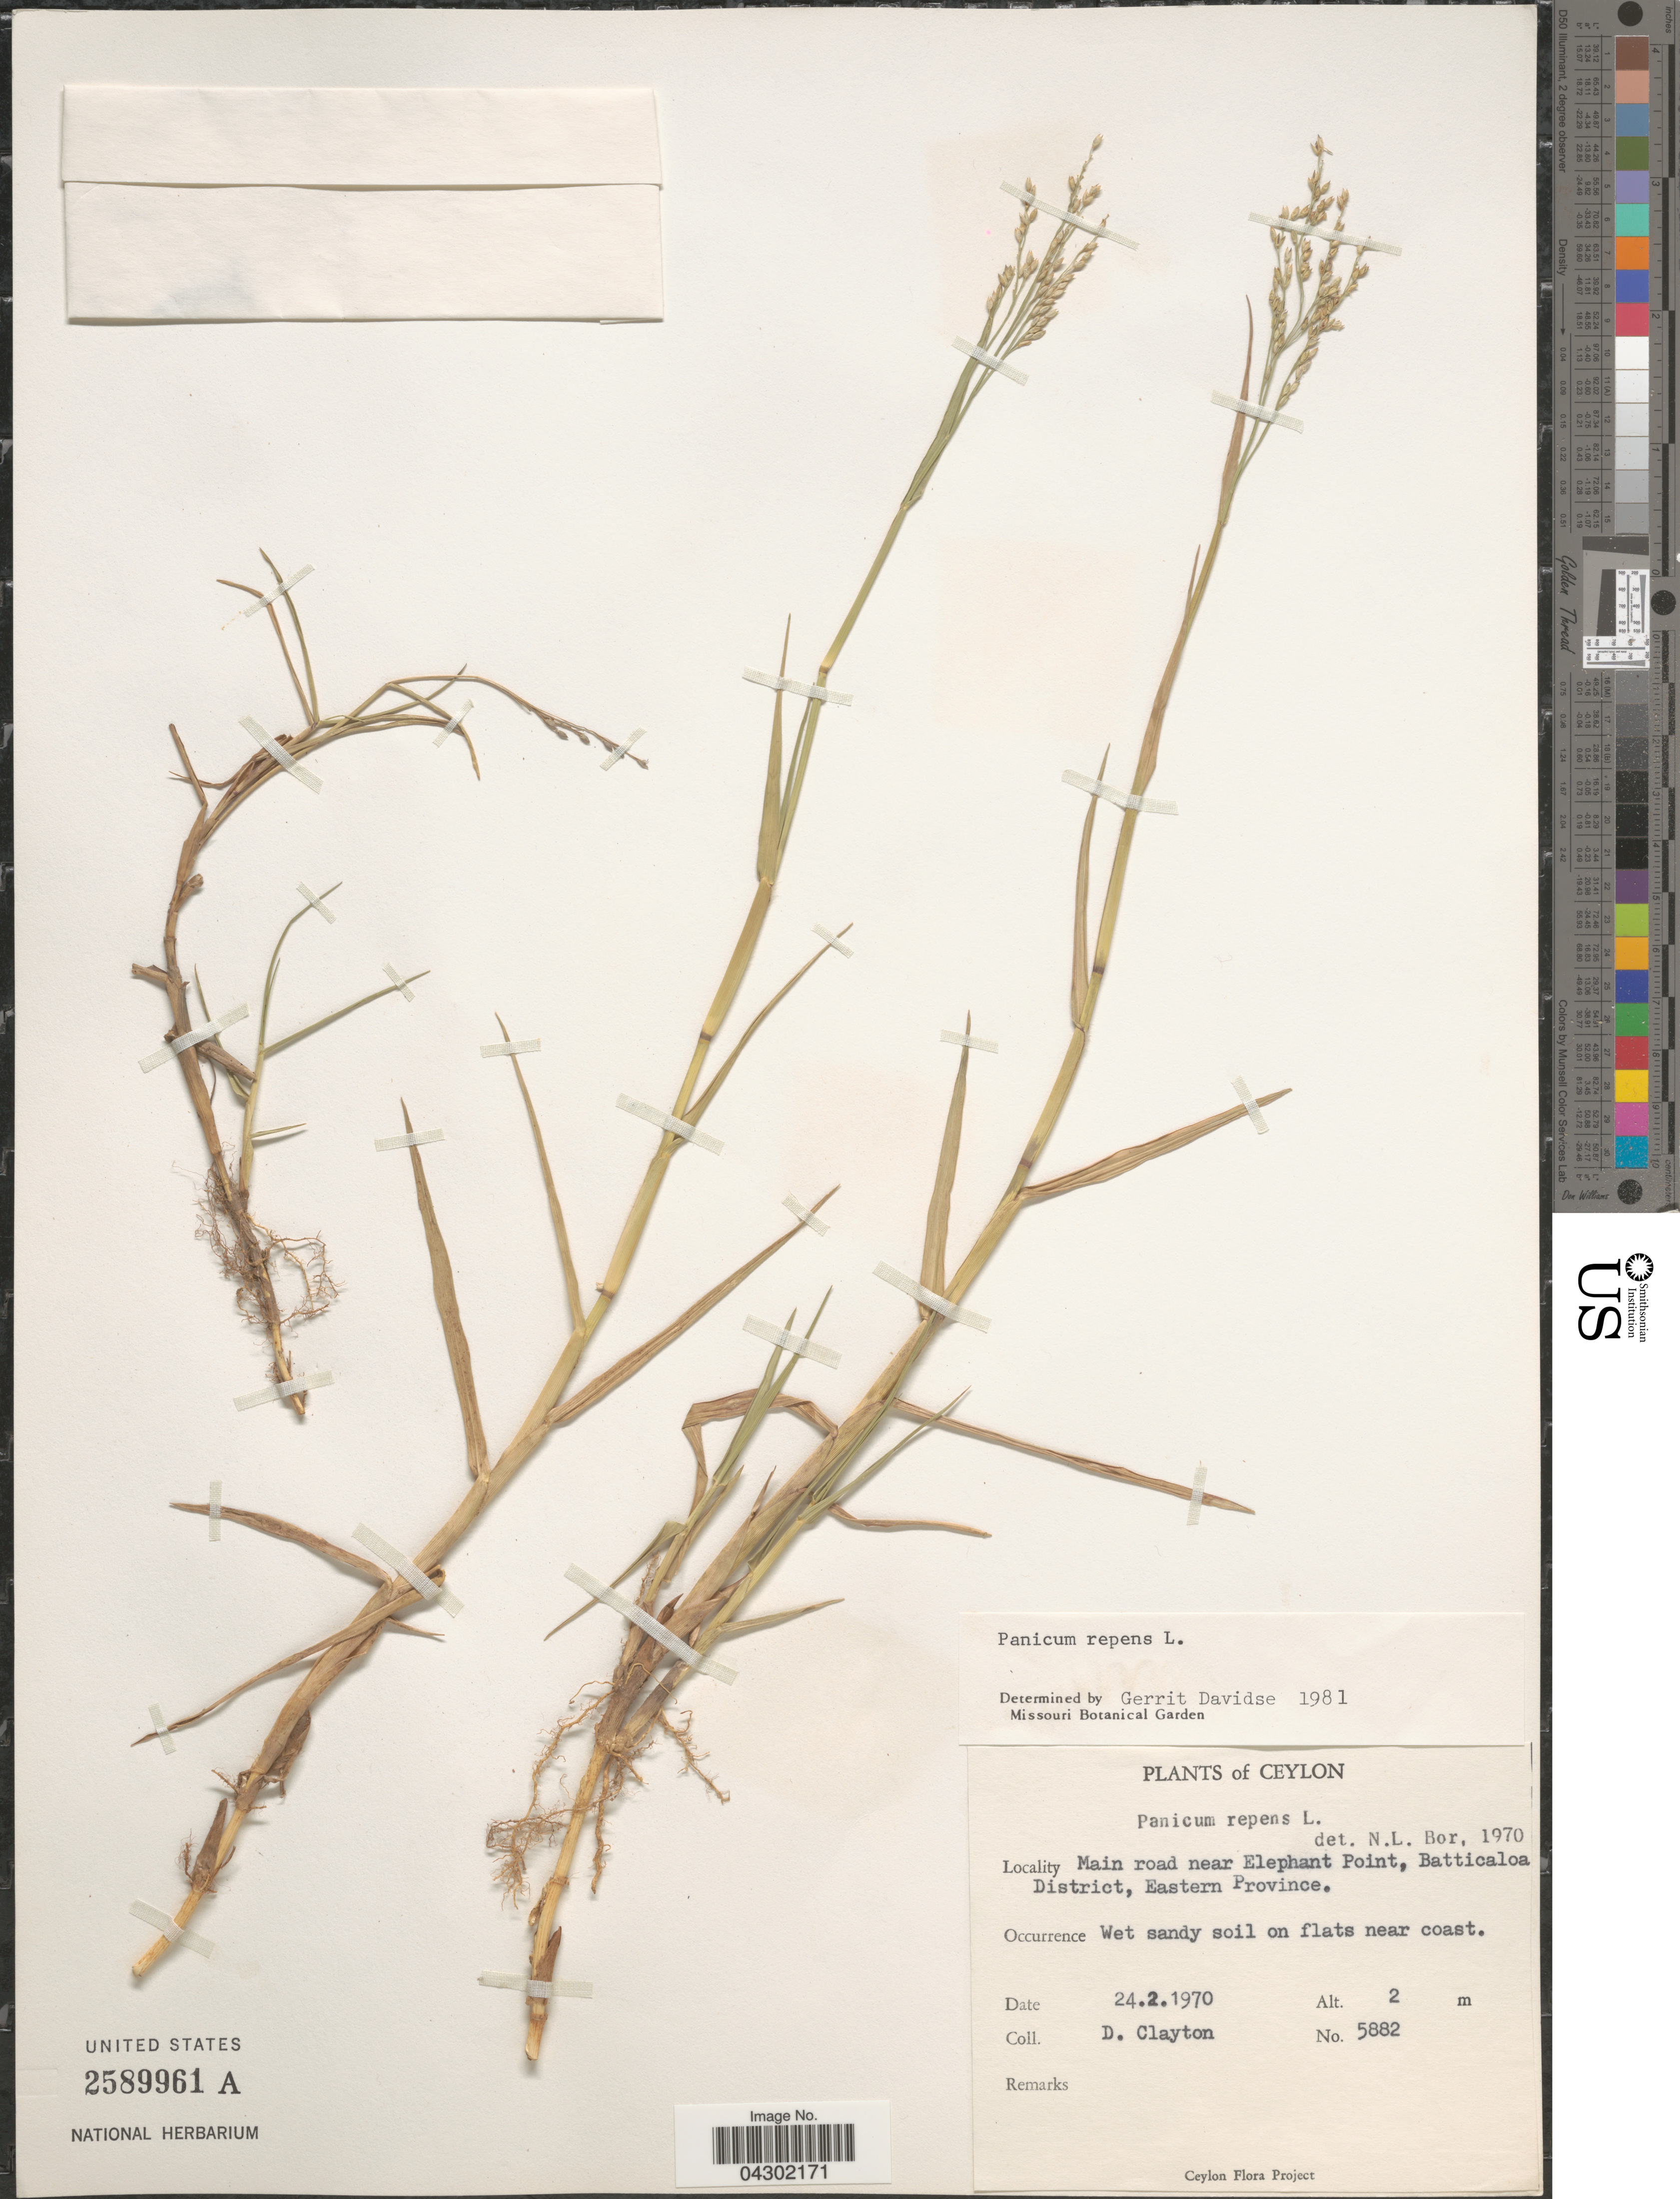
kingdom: Plantae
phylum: Tracheophyta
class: Liliopsida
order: Poales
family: Poaceae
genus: Panicum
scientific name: Panicum repens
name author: L.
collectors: D. Clayton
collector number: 5882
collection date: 1970-02-24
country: Sri Lanka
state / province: Eastern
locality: Ceylon. Main road near Elephant Point, Batticaloa District.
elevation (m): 2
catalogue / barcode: US 2589961A